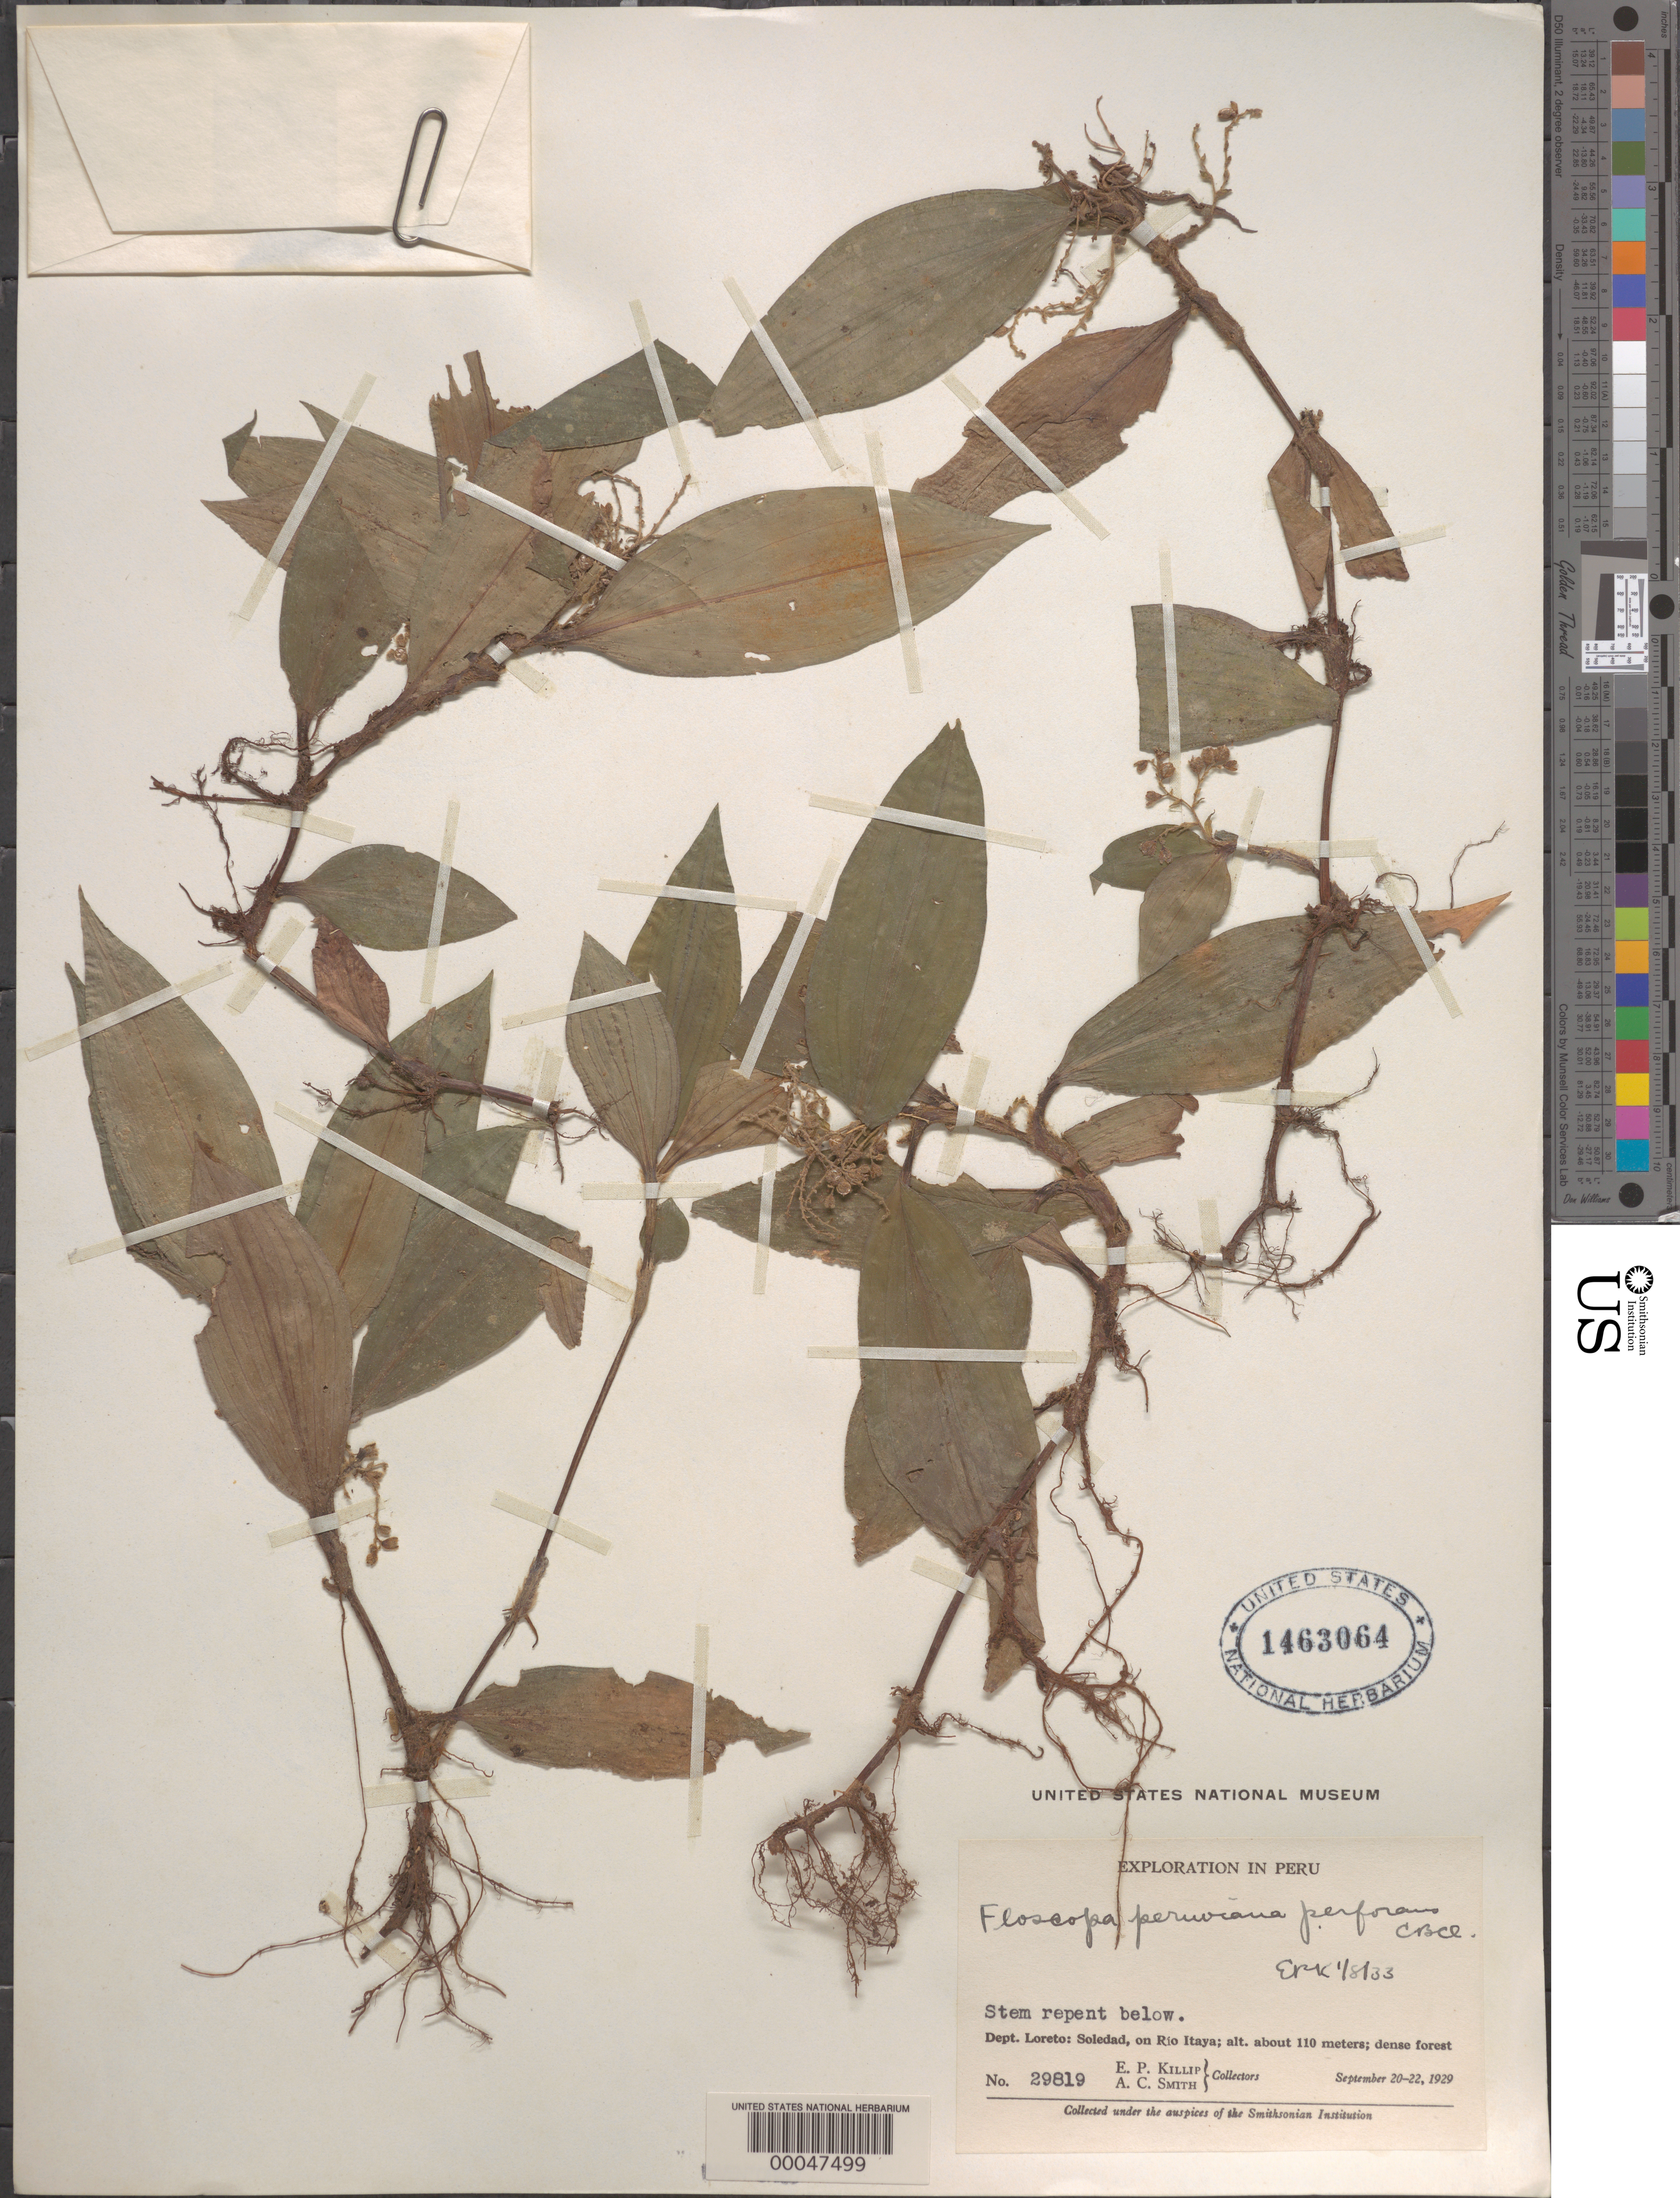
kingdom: Plantae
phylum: Tracheophyta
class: Liliopsida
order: Commelinales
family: Commelinaceae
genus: Floscopa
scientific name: Floscopa peruviana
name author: Hassk. ex C.B. Clarke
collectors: E. P. Killip & A. C. Smith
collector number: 29819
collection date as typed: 20 Sep 1929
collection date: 1929-09-20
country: Peru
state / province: Loreto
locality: Soledad, rio itaya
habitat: Dense forest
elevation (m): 110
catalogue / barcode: US 1463064